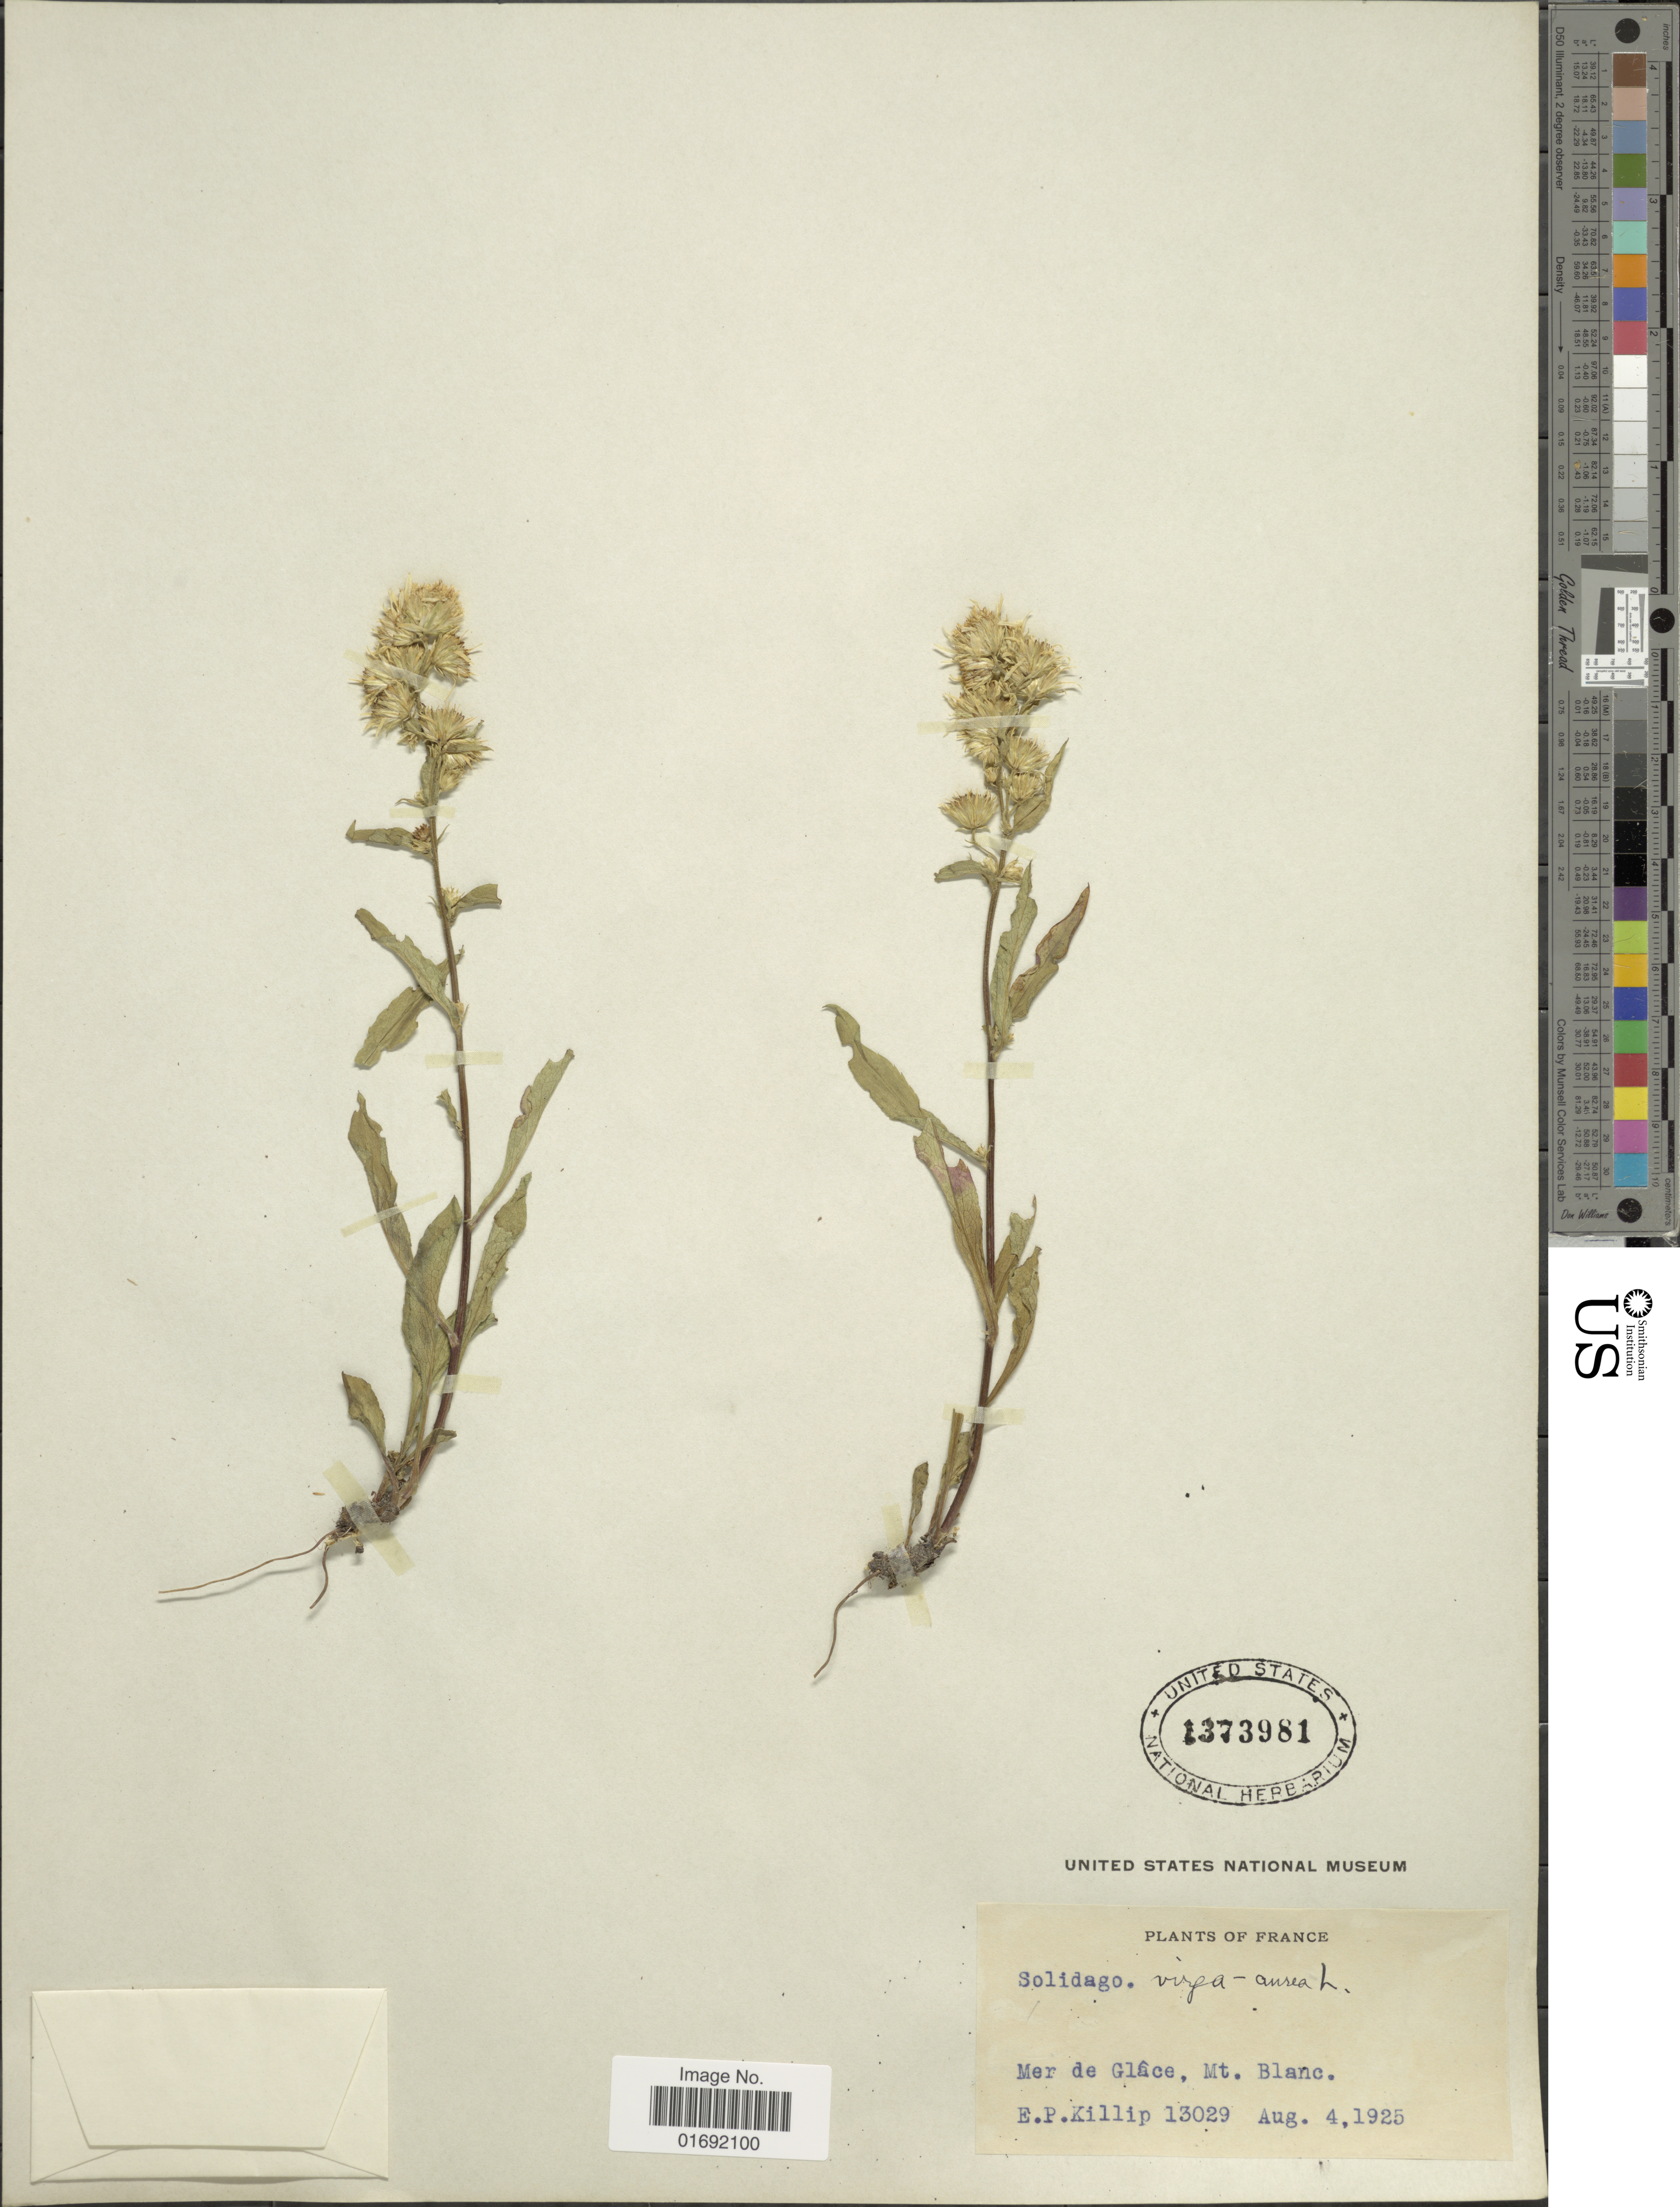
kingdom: Plantae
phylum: Tracheophyta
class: Magnoliopsida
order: Asterales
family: Asteraceae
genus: Solidago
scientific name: Solidago virgaurea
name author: L.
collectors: E. P. Killip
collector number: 13029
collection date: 1925-08-04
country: France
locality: Mer de Glace, Mt. Blanc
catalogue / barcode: US 1373981